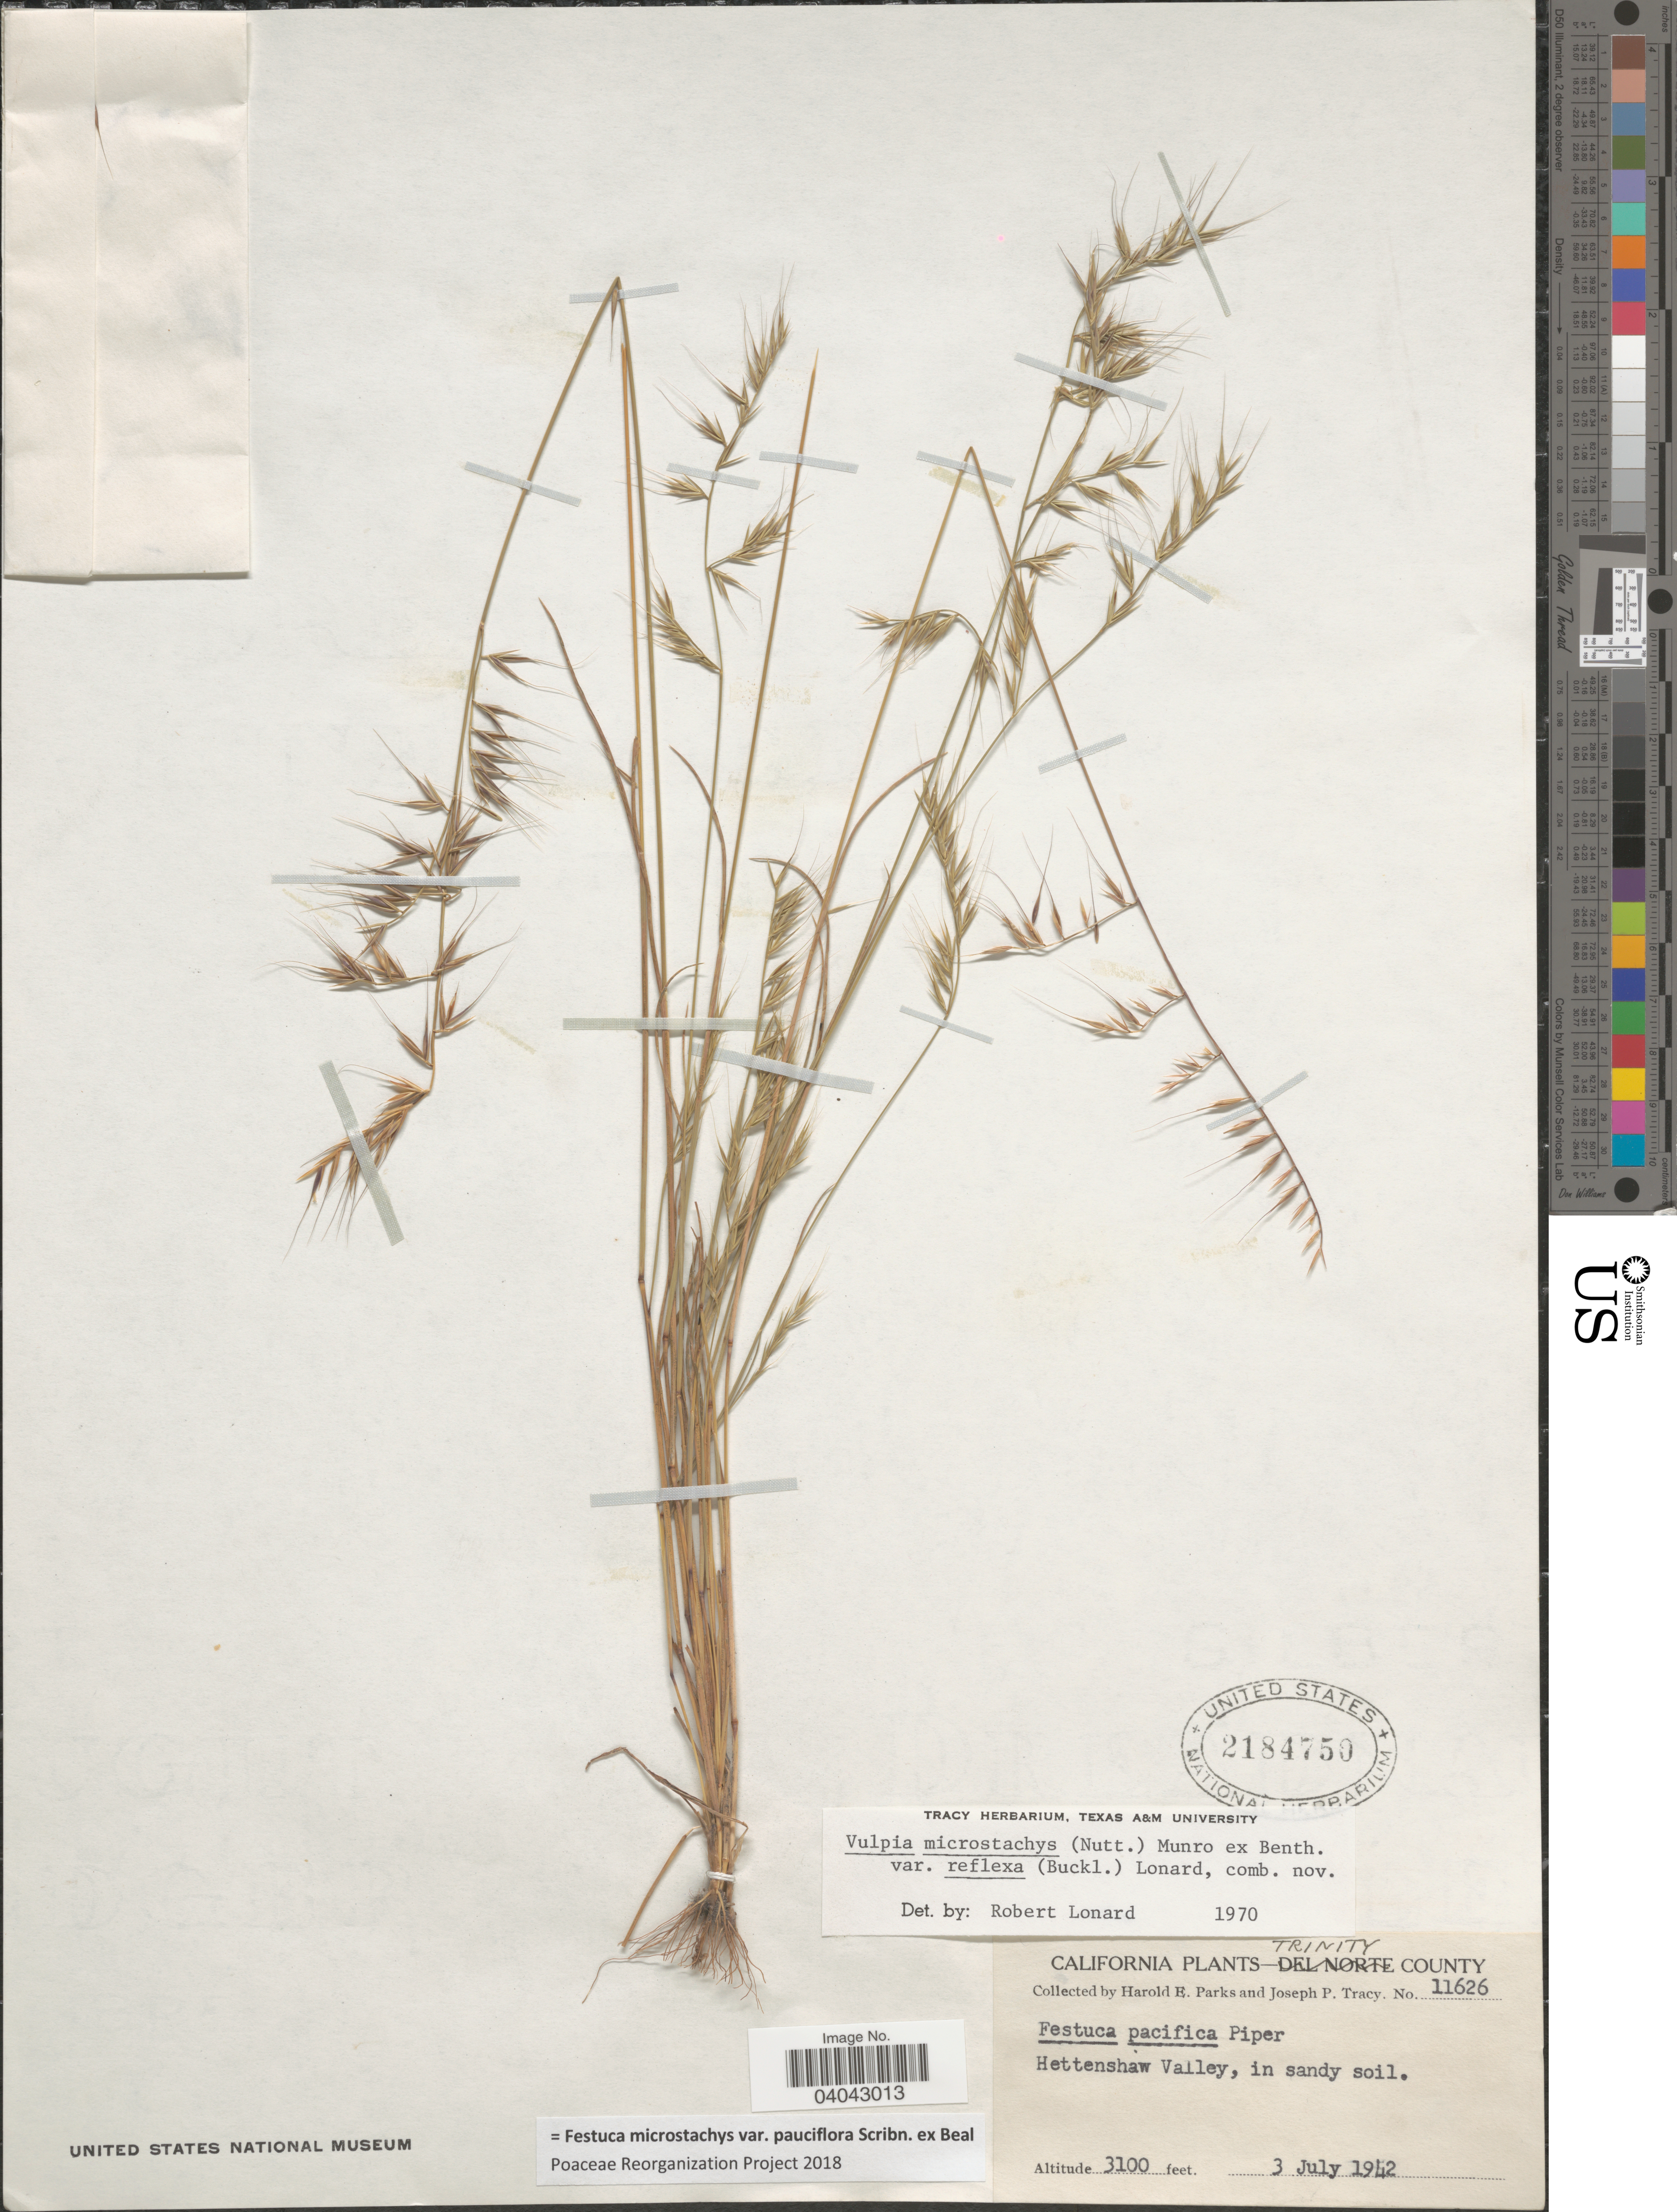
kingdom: Plantae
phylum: Tracheophyta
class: Liliopsida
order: Poales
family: Poaceae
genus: Festuca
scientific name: Festuca microstachys var. pauciflora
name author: Scribn. ex W.J. Beal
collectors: H. E. Parks & J. Tracy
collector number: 11626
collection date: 1942-07-03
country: United States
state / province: California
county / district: Trinity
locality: Trinity County. Hettenshaw Valley.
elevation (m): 945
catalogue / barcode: US 2184750